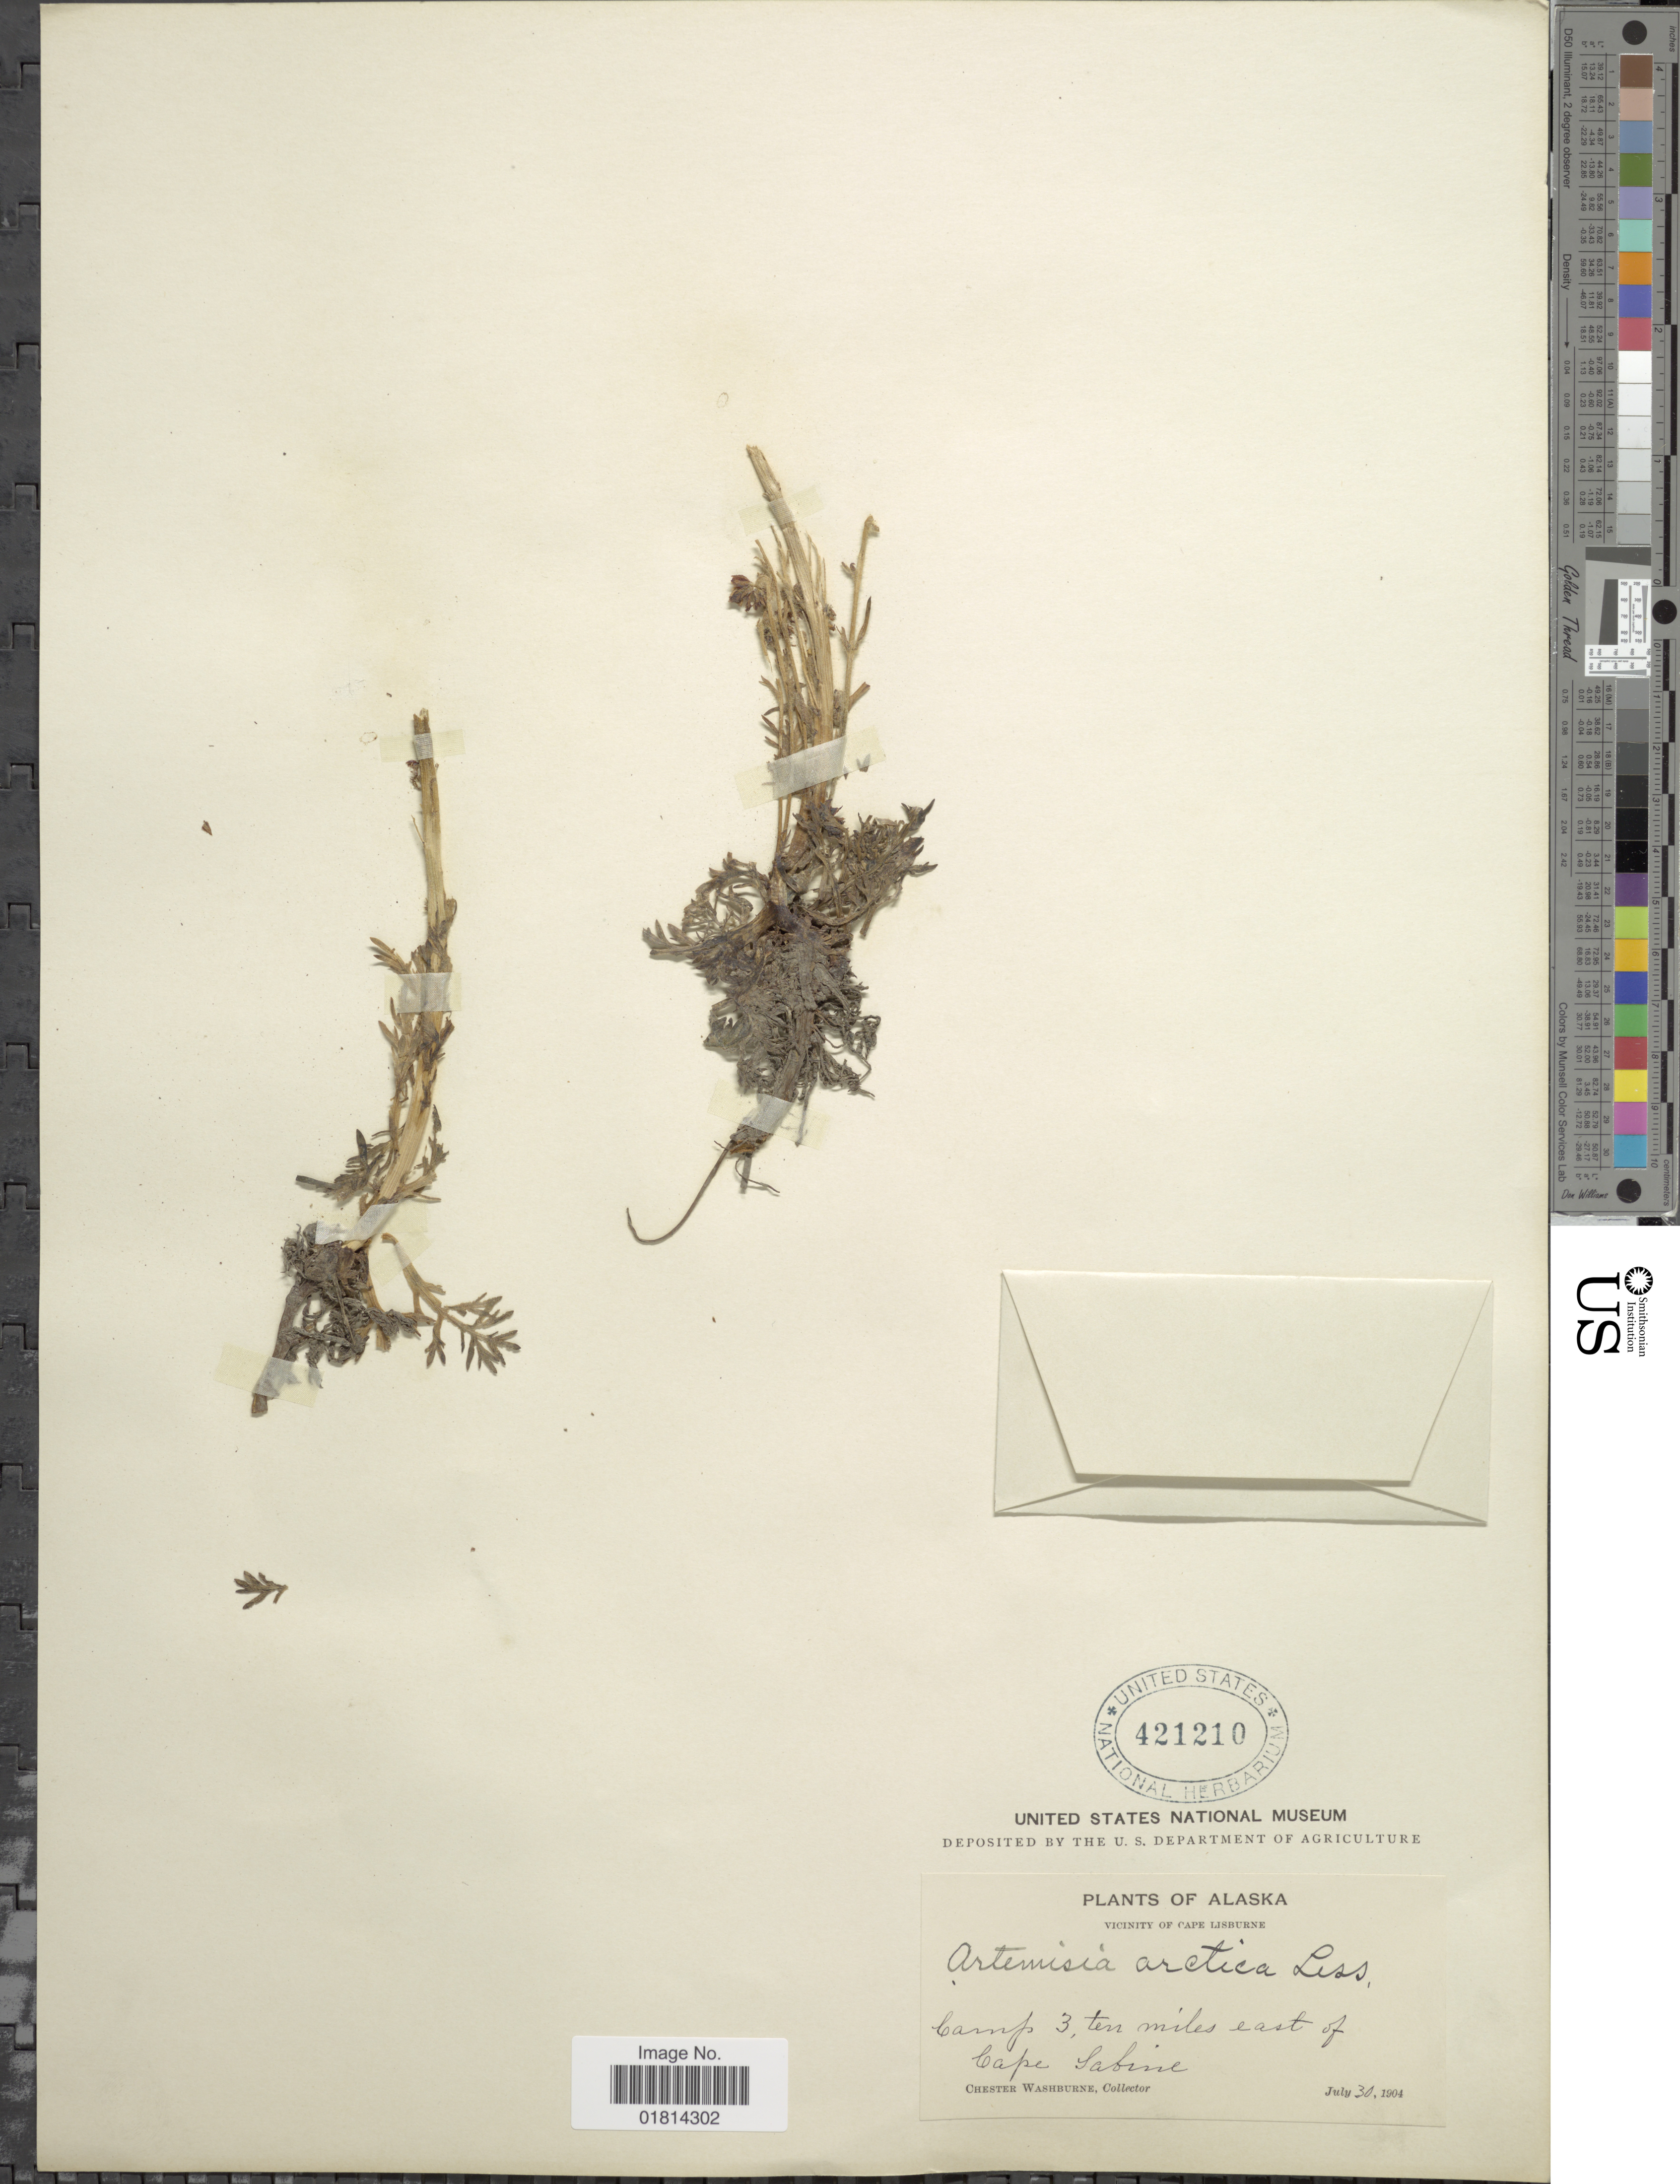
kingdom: Plantae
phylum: Tracheophyta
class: Magnoliopsida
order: Asterales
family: Asteraceae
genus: Artemisia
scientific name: Artemisia arctica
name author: Less.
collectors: C. Washburne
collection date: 1904-07-30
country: United States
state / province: Alaska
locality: Vicinity of Cape Lisburne. Camp 3, ten miles east of Cape Sabine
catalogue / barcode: US 421210